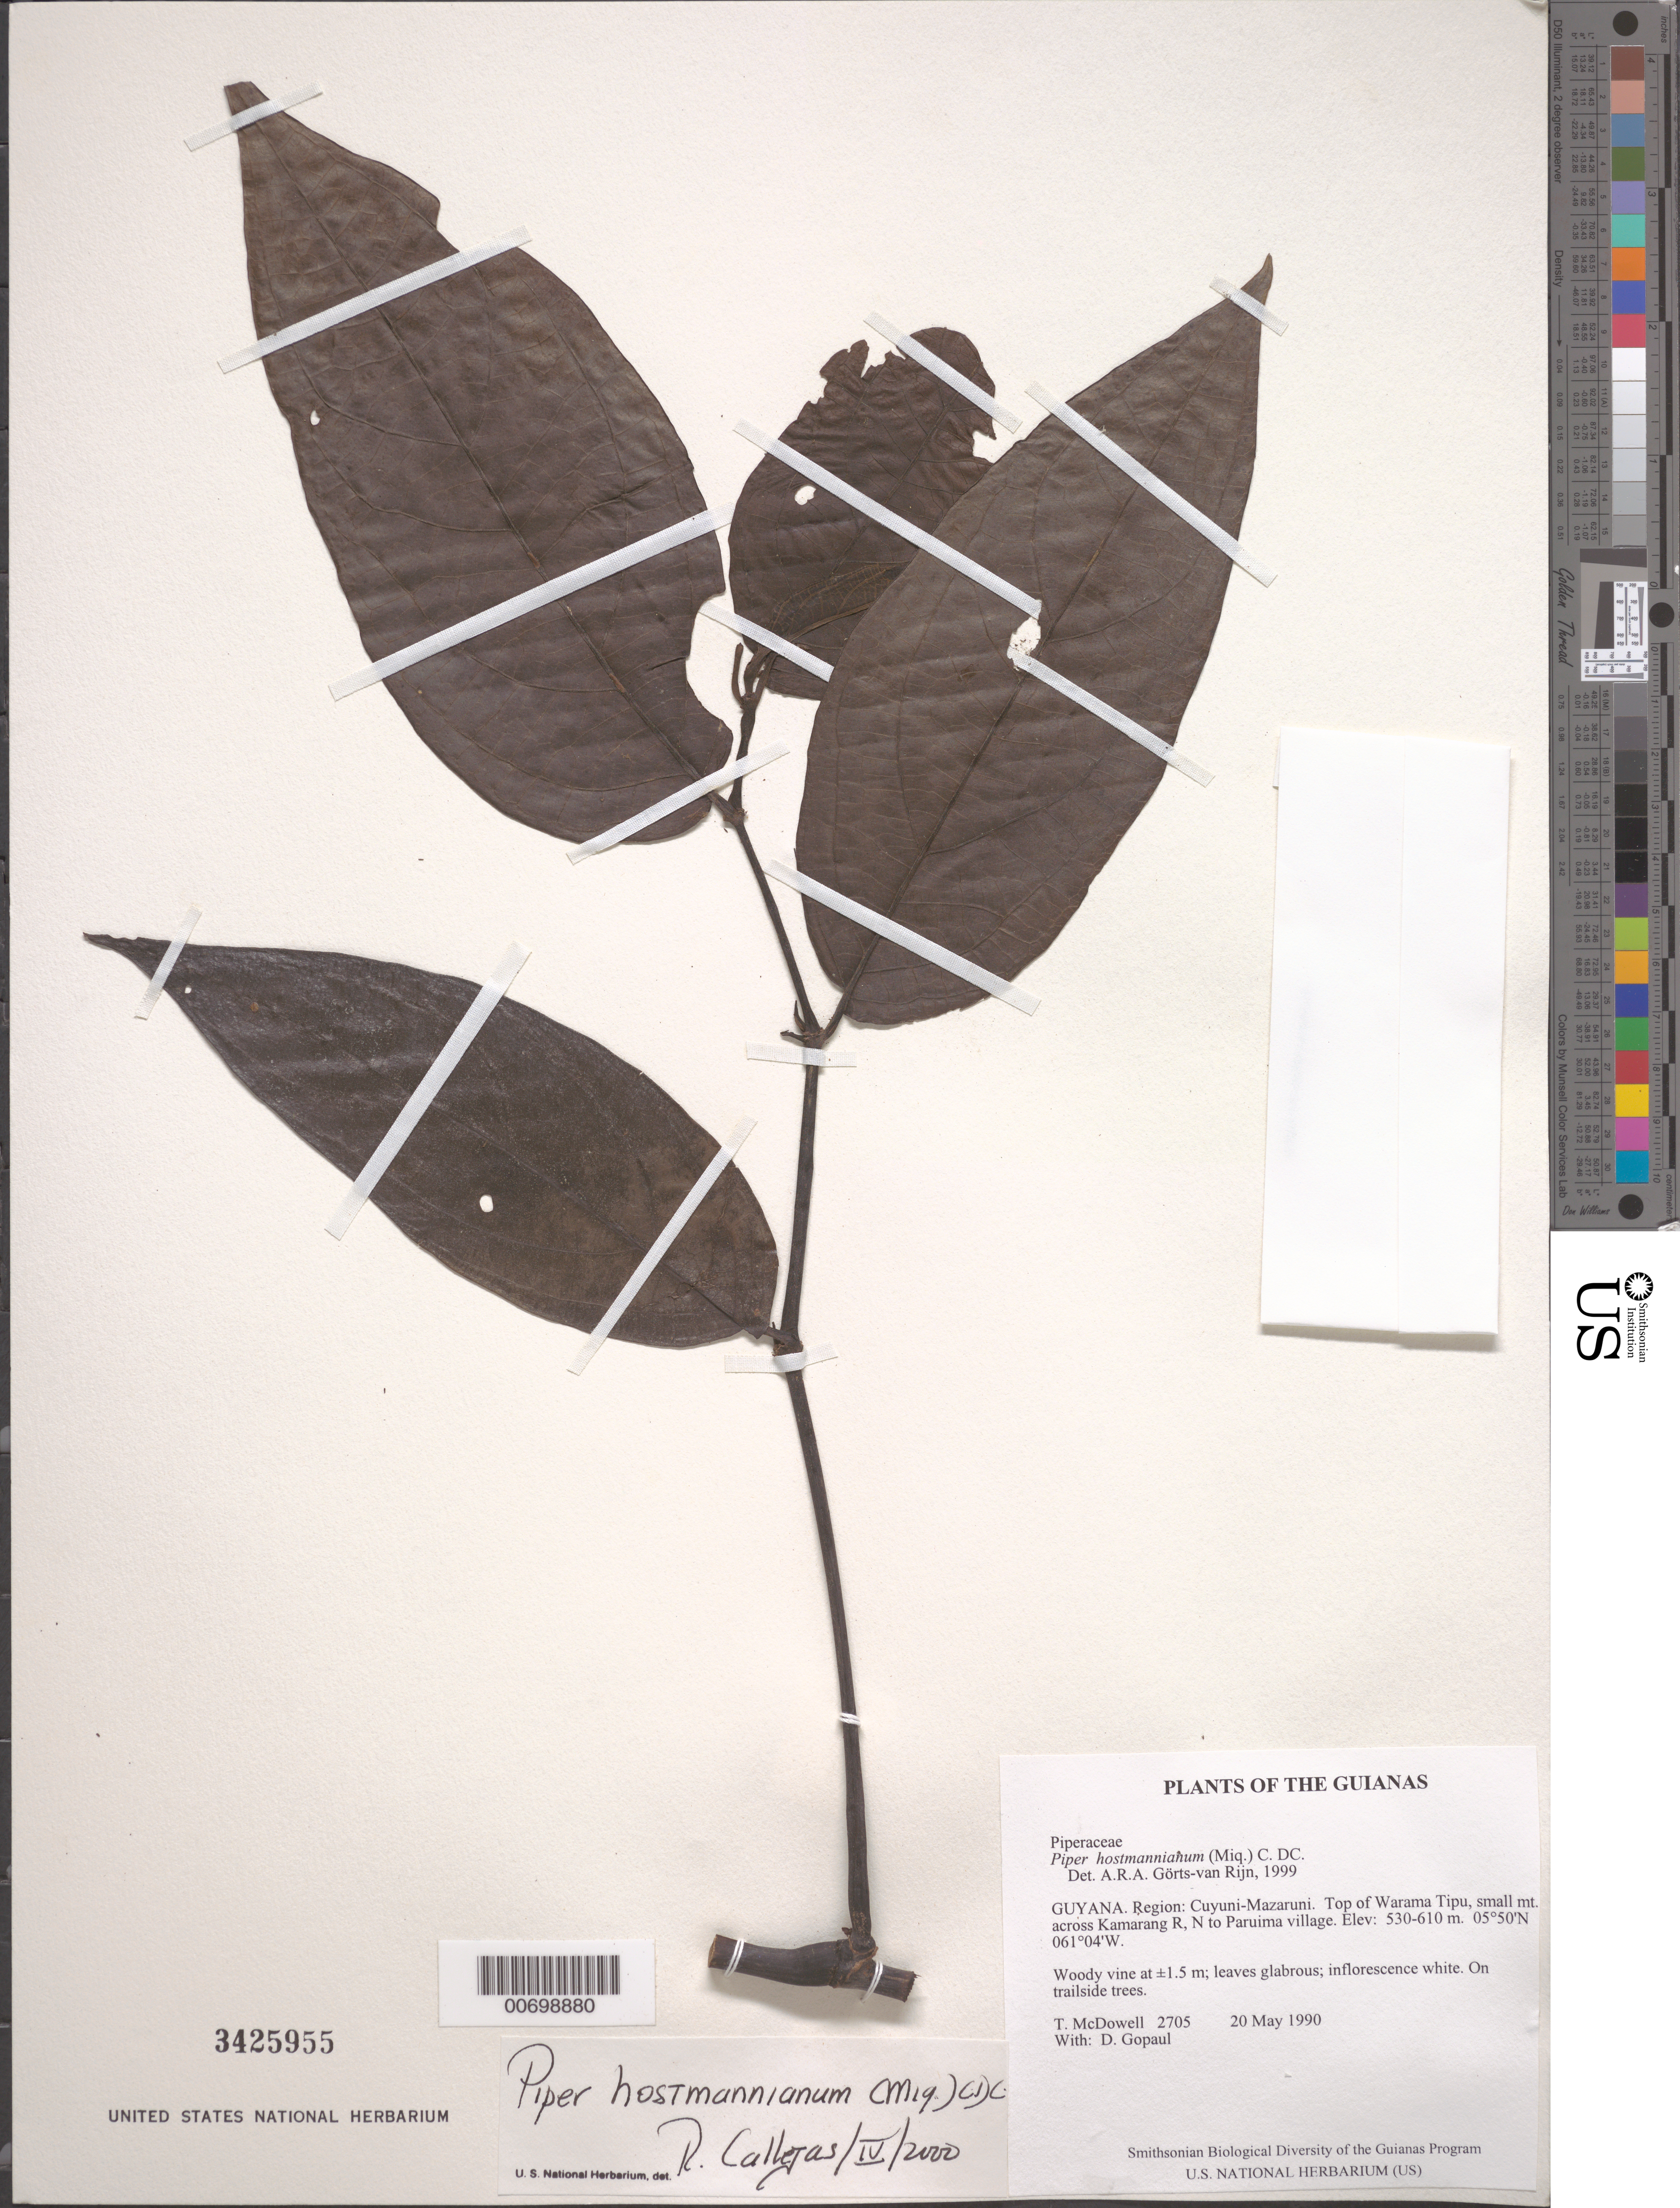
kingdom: Plantae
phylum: Tracheophyta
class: Magnoliopsida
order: Piperales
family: Piperaceae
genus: Piper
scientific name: Piper hostmannianum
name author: (Miq.) C. DC.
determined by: Görts-van Rijn, A. R. A.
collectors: T. McDowell & D. Gopaul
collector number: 2705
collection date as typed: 20 May 1990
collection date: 1990-05-20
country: Guyana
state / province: Cuyuni-Mazaruni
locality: Top of Warama Tipu, small mt. across Kamarang R, N of Paruima village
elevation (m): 530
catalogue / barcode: US 3425955